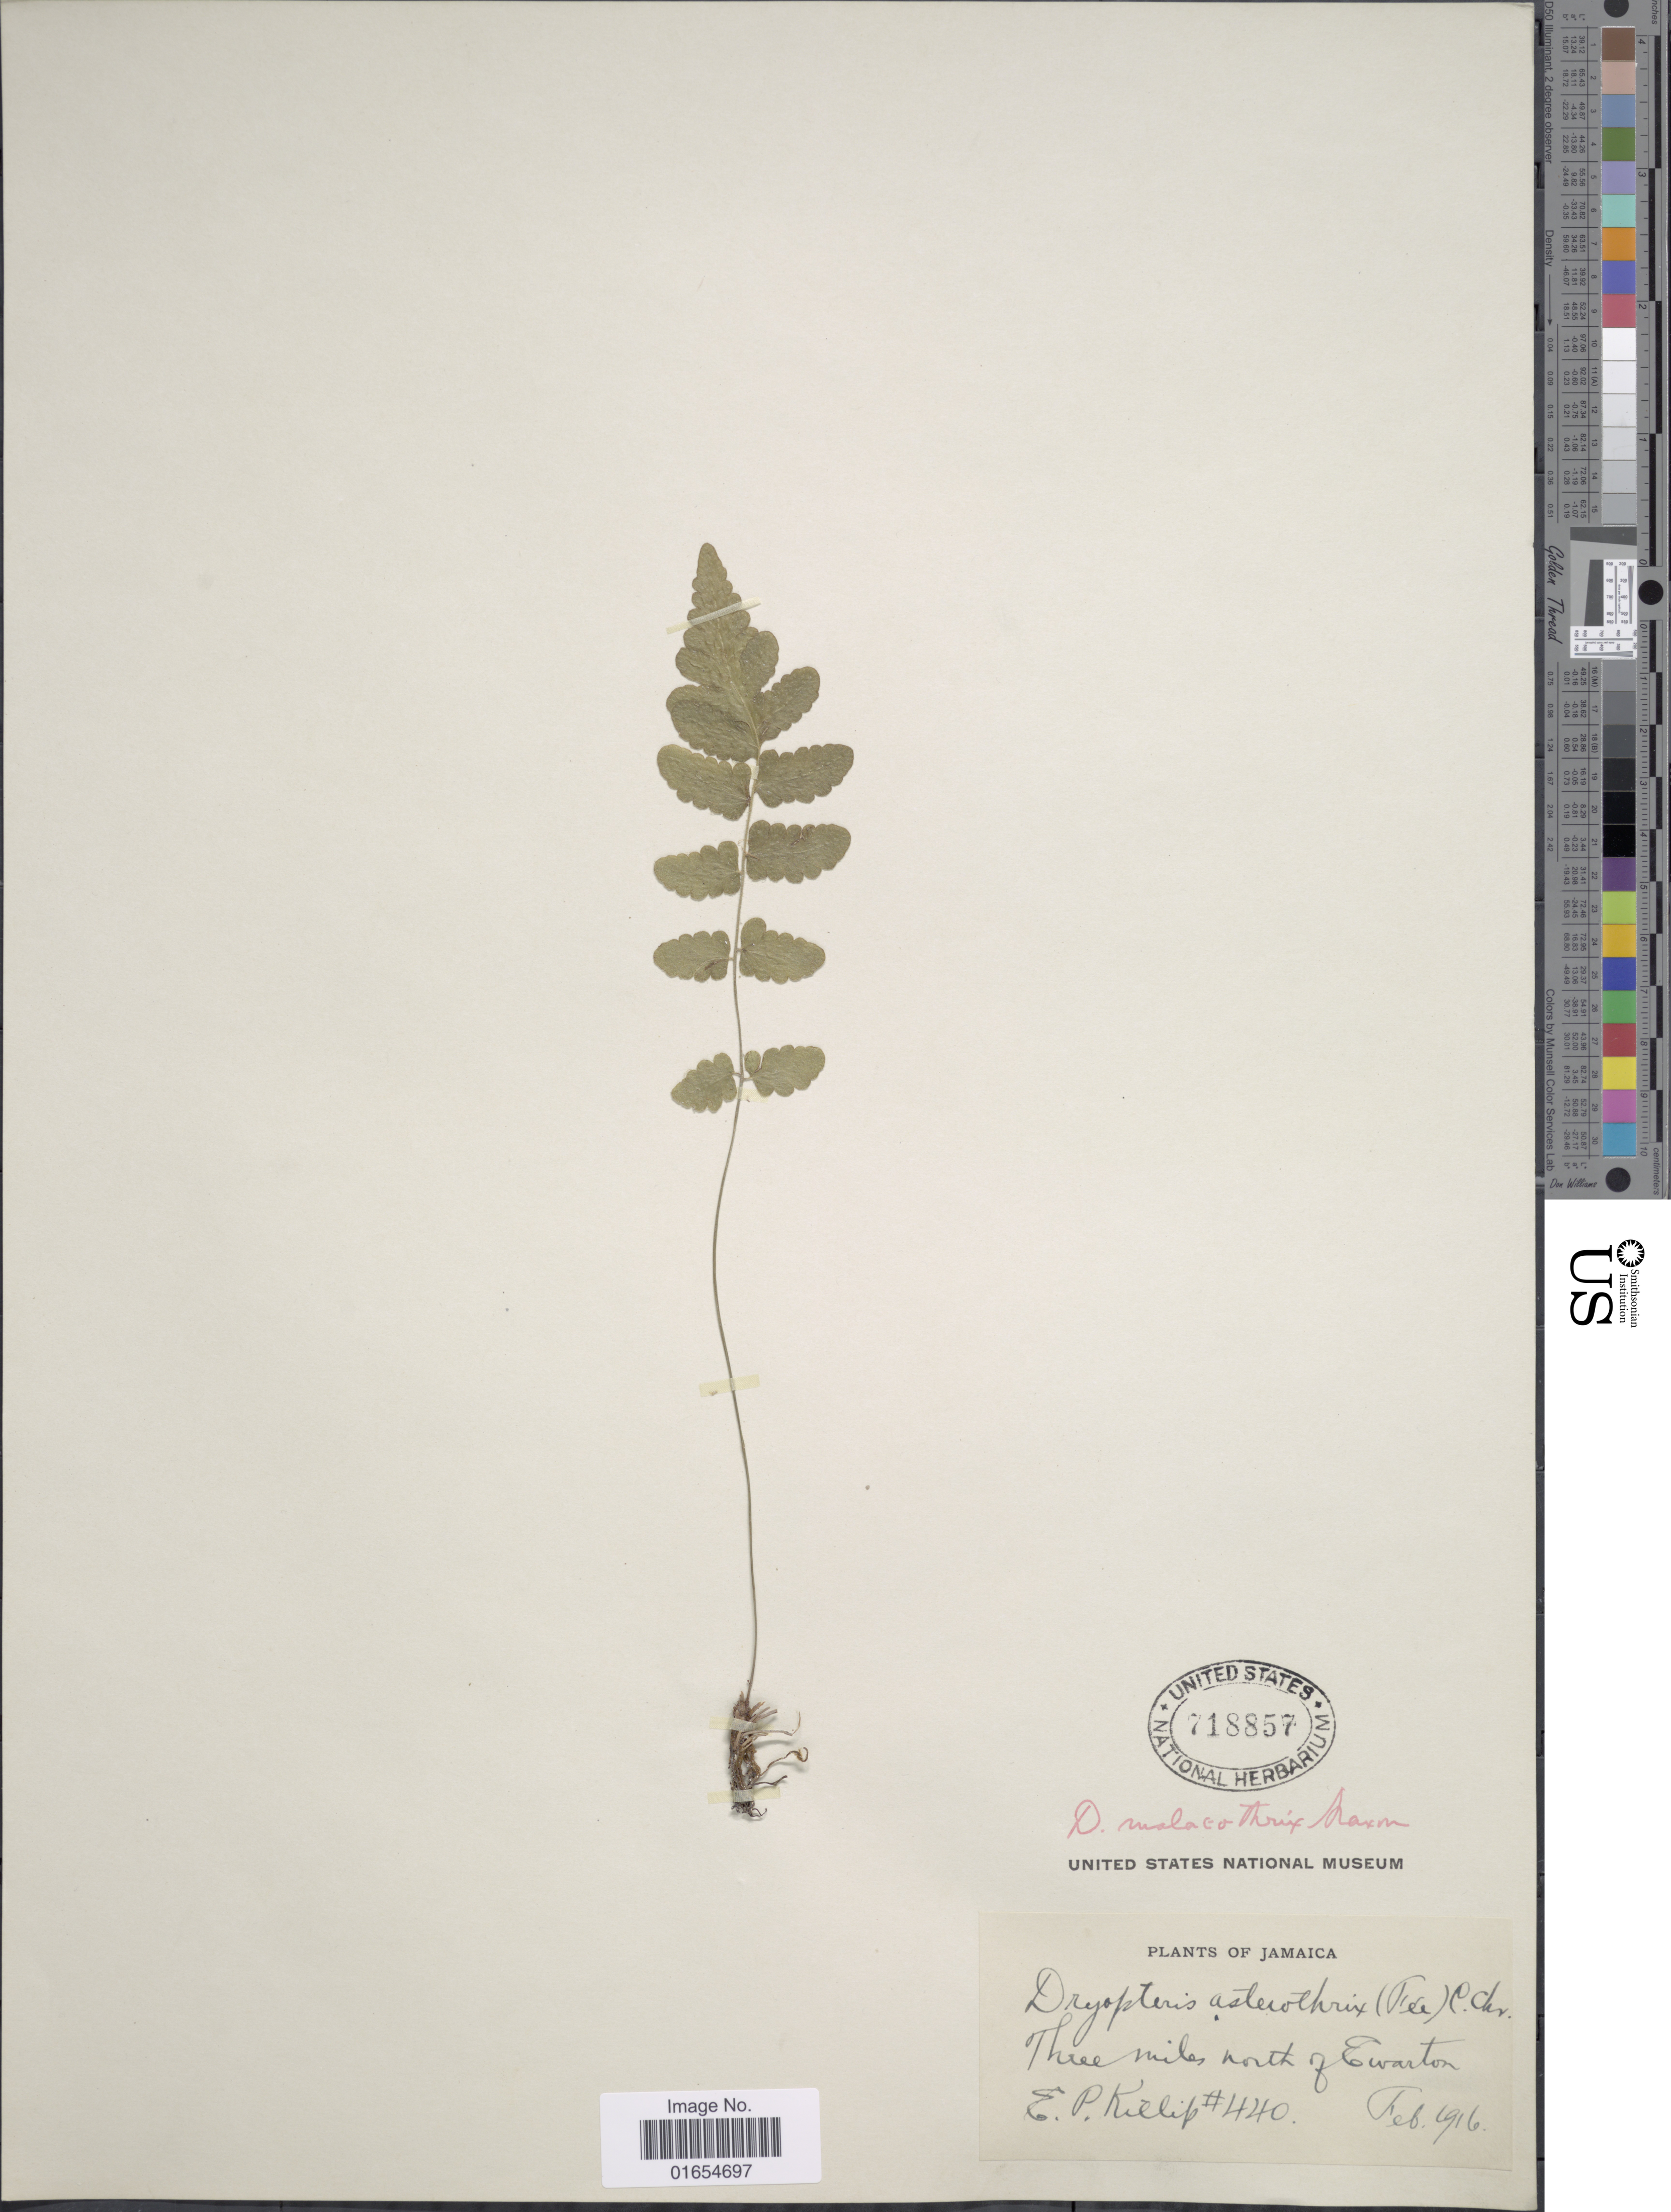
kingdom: Plantae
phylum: Tracheophyta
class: Polypodiopsida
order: Polypodiales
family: Thelypteridaceae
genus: Goniopteris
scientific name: Goniopteris pellita (Willd.) comb. nov., ined 2015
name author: (Willd.)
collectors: E. P. Killip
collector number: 440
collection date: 1916-02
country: Jamaica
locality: Three miles north of Ewarton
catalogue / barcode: US 718857